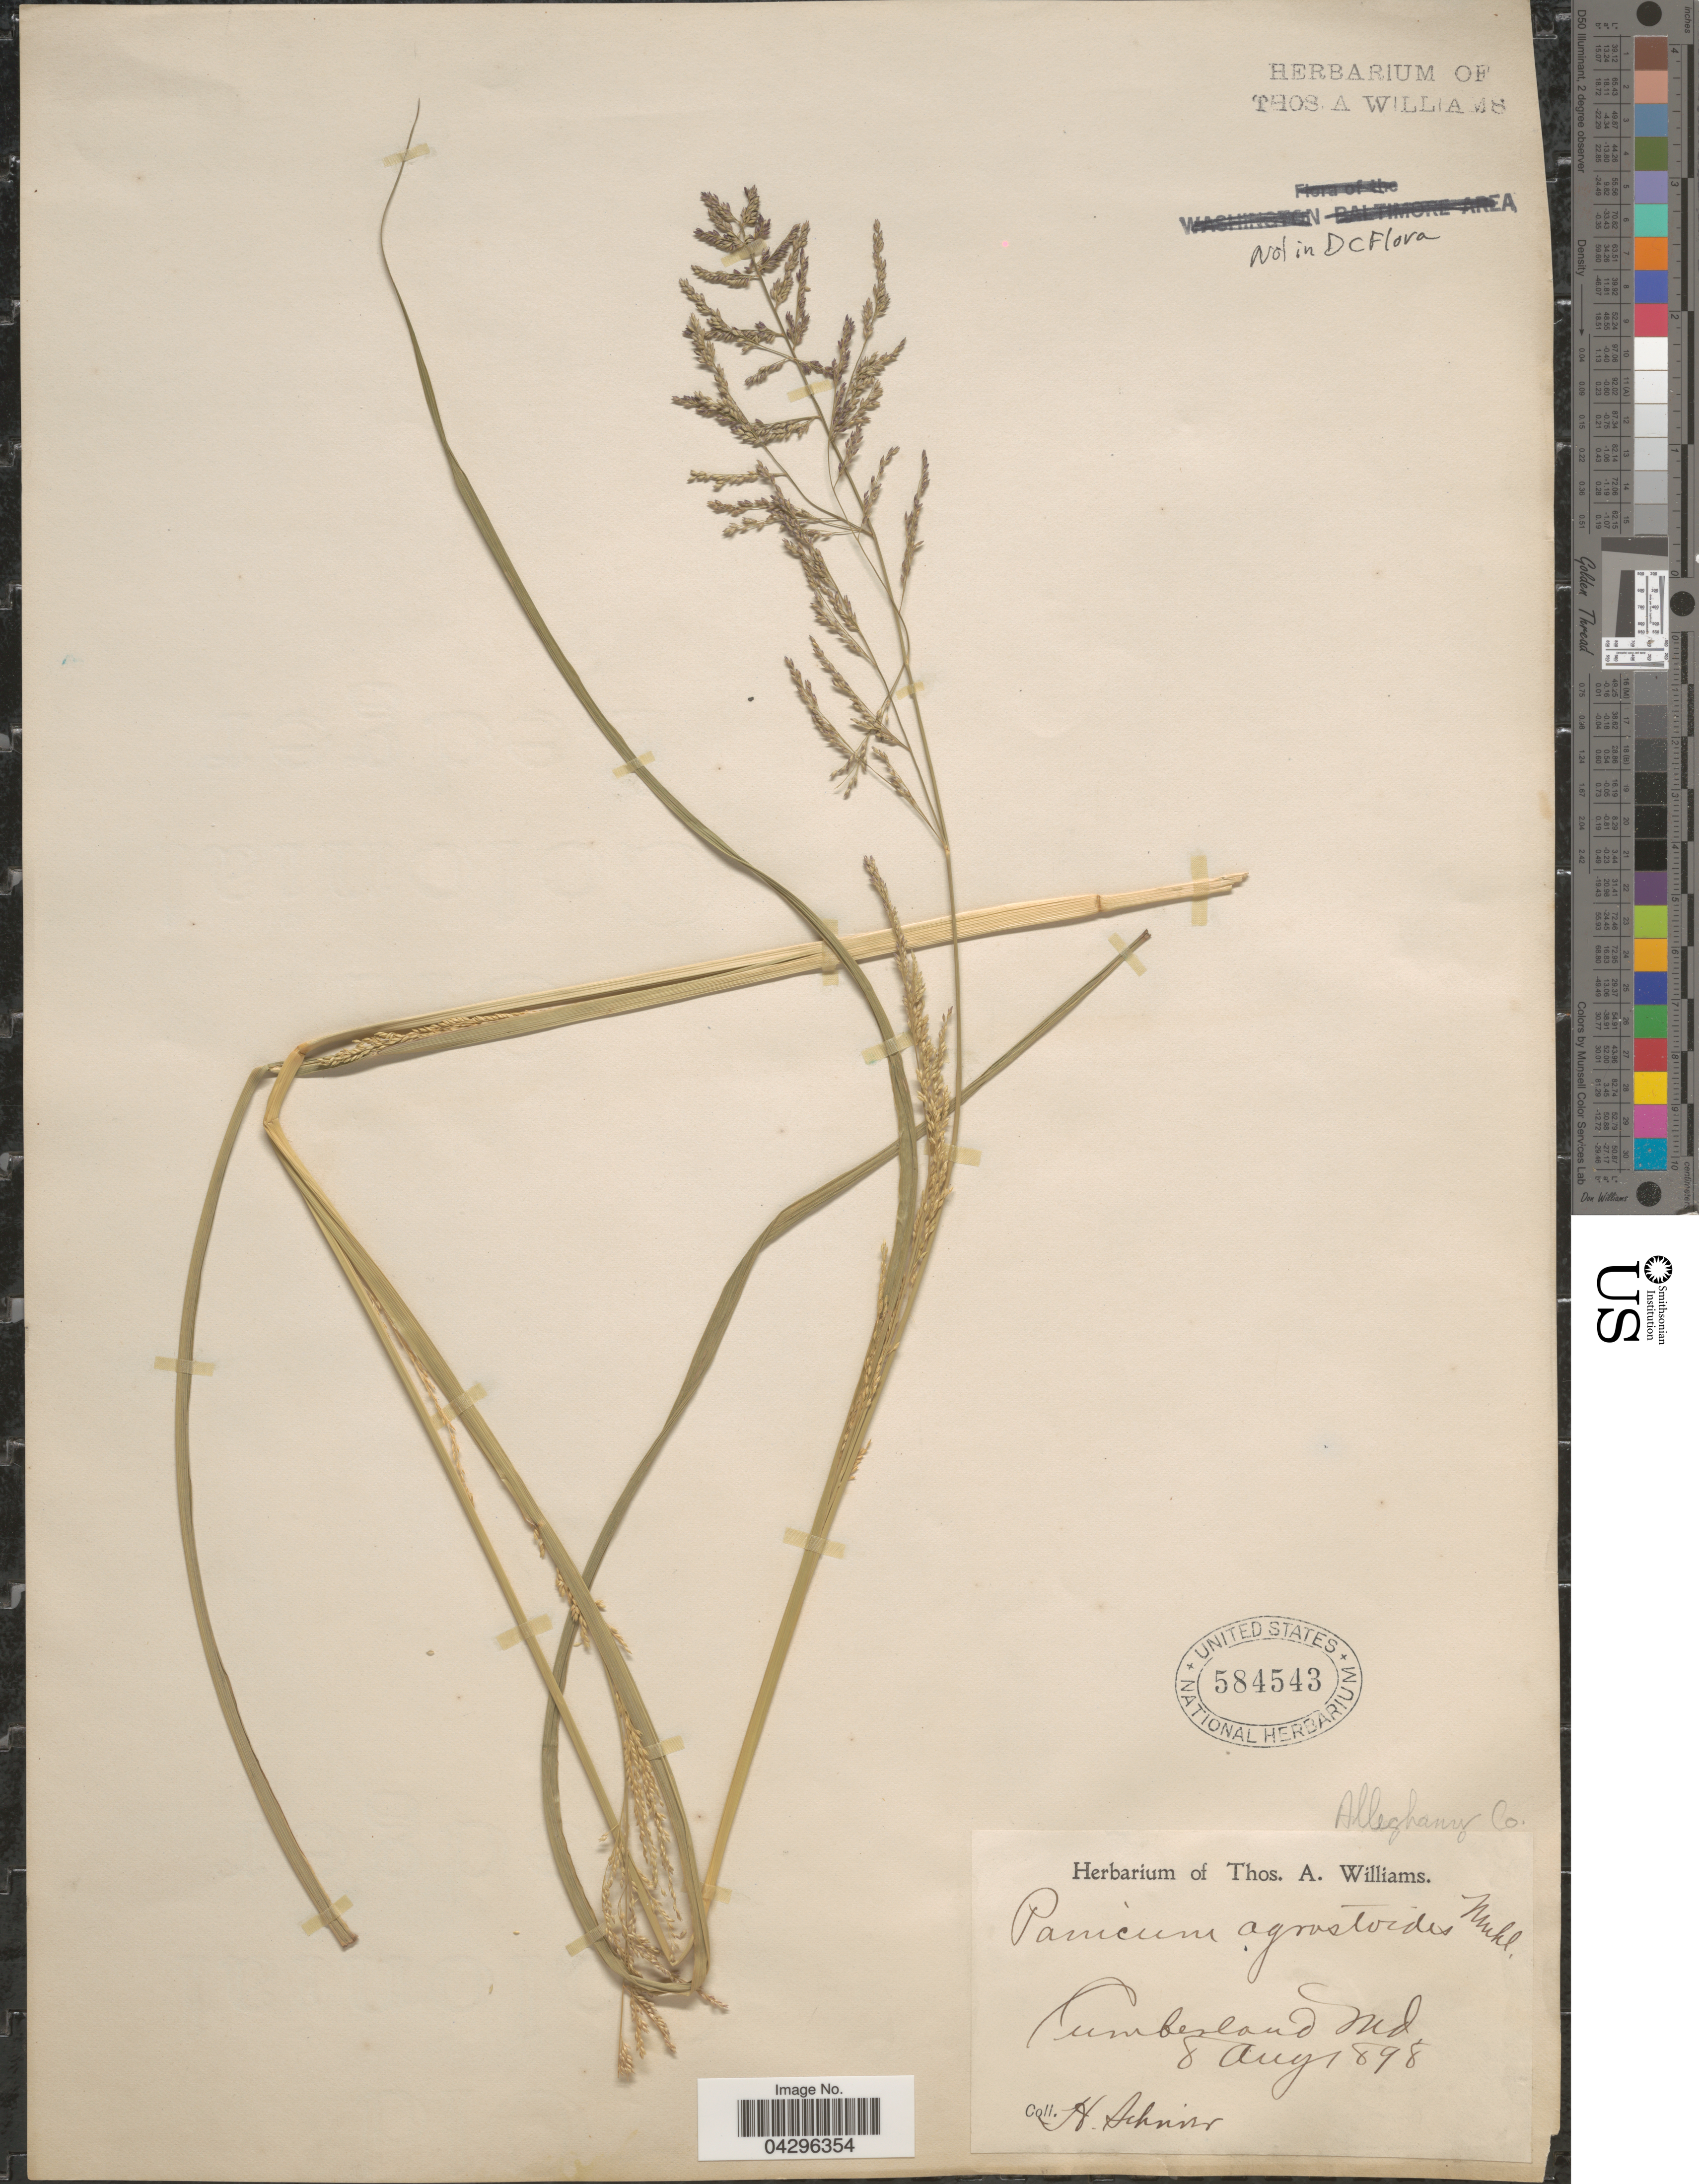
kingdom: Plantae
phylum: Tracheophyta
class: Liliopsida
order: Poales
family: Poaceae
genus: Panicum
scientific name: Panicum rigidulum var. rigidulum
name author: Bosc ex Nees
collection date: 1898-08-08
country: United States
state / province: Maryland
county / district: Allegany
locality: Alleghany Co. Cumberland.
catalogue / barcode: US 584543